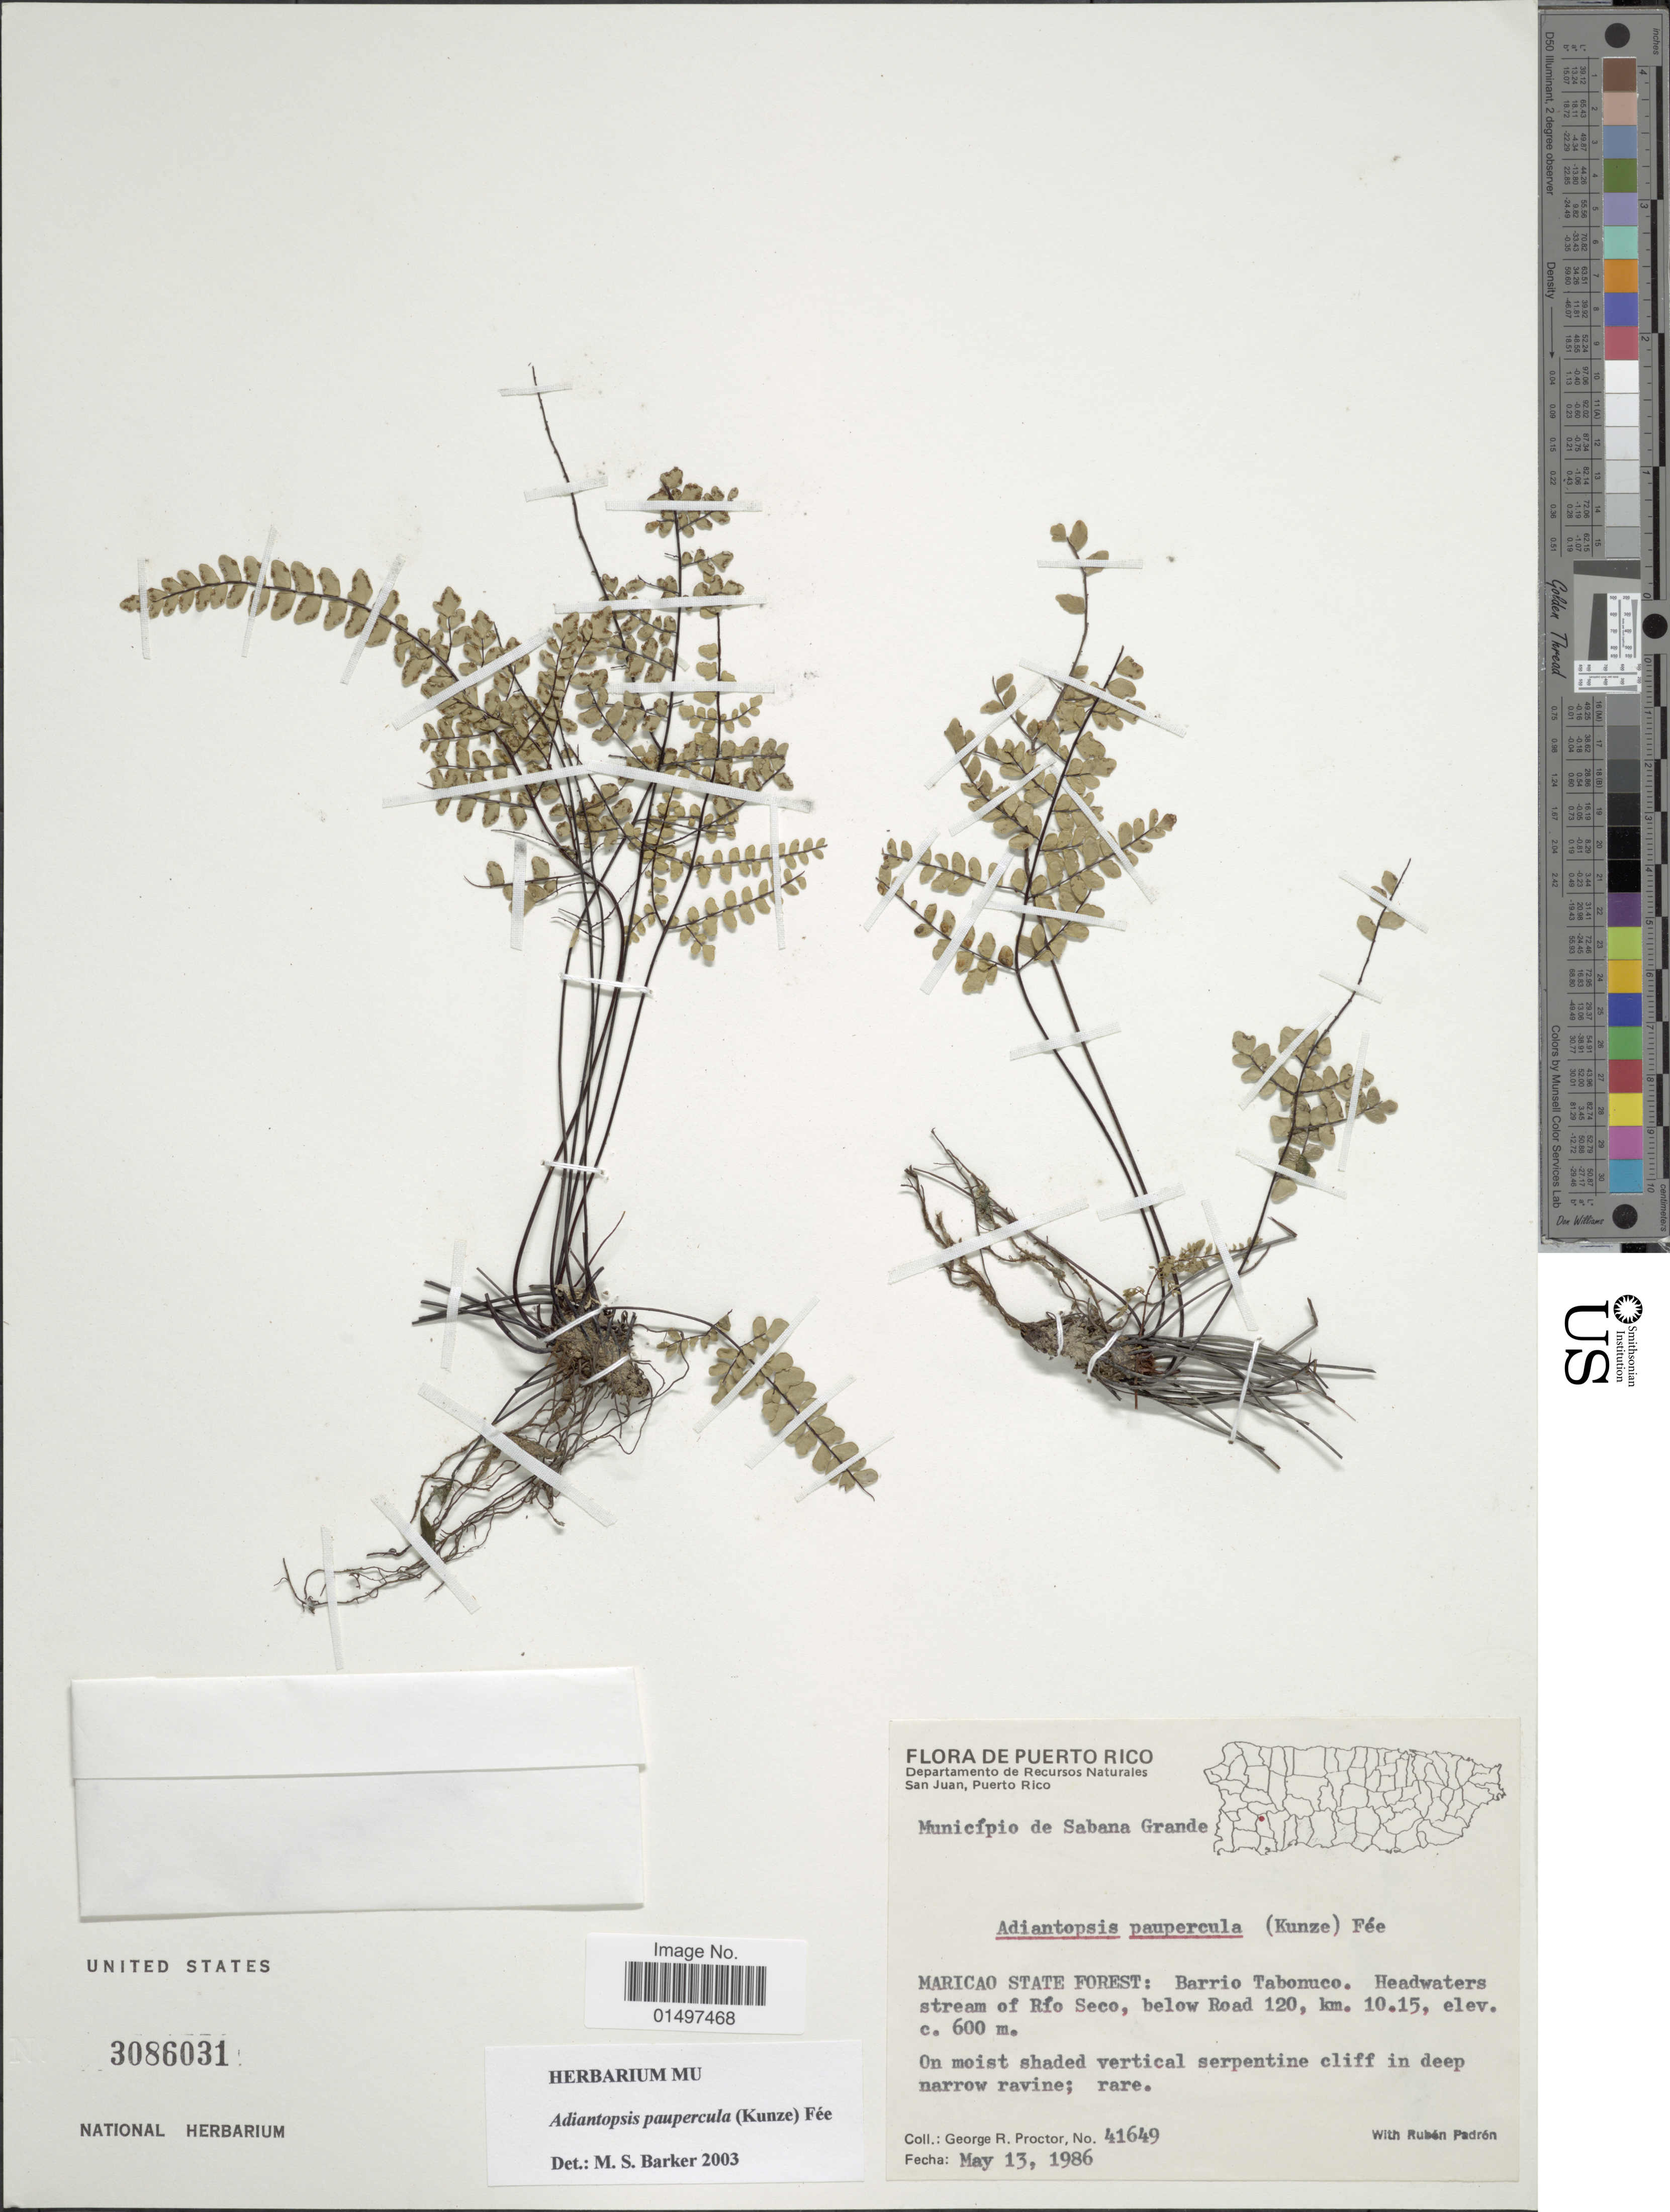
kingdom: Plantae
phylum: Tracheophyta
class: Polypodiopsida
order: Polypodiales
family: Pteridaceae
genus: Adiantopsis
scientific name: Adiantopsis paupercula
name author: (Kunze) Fée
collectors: G. R. Proctor & R. Padrón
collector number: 41649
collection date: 1986-05-13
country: Puerto Rico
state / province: Maricao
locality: Maricao State Forest: Barrio Tabonuco. Headwaters stream of Rio Seco, below Road 120, km. 10.15. Departamento de Recursos Naturales. San Juan.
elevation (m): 600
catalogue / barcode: US 3086031